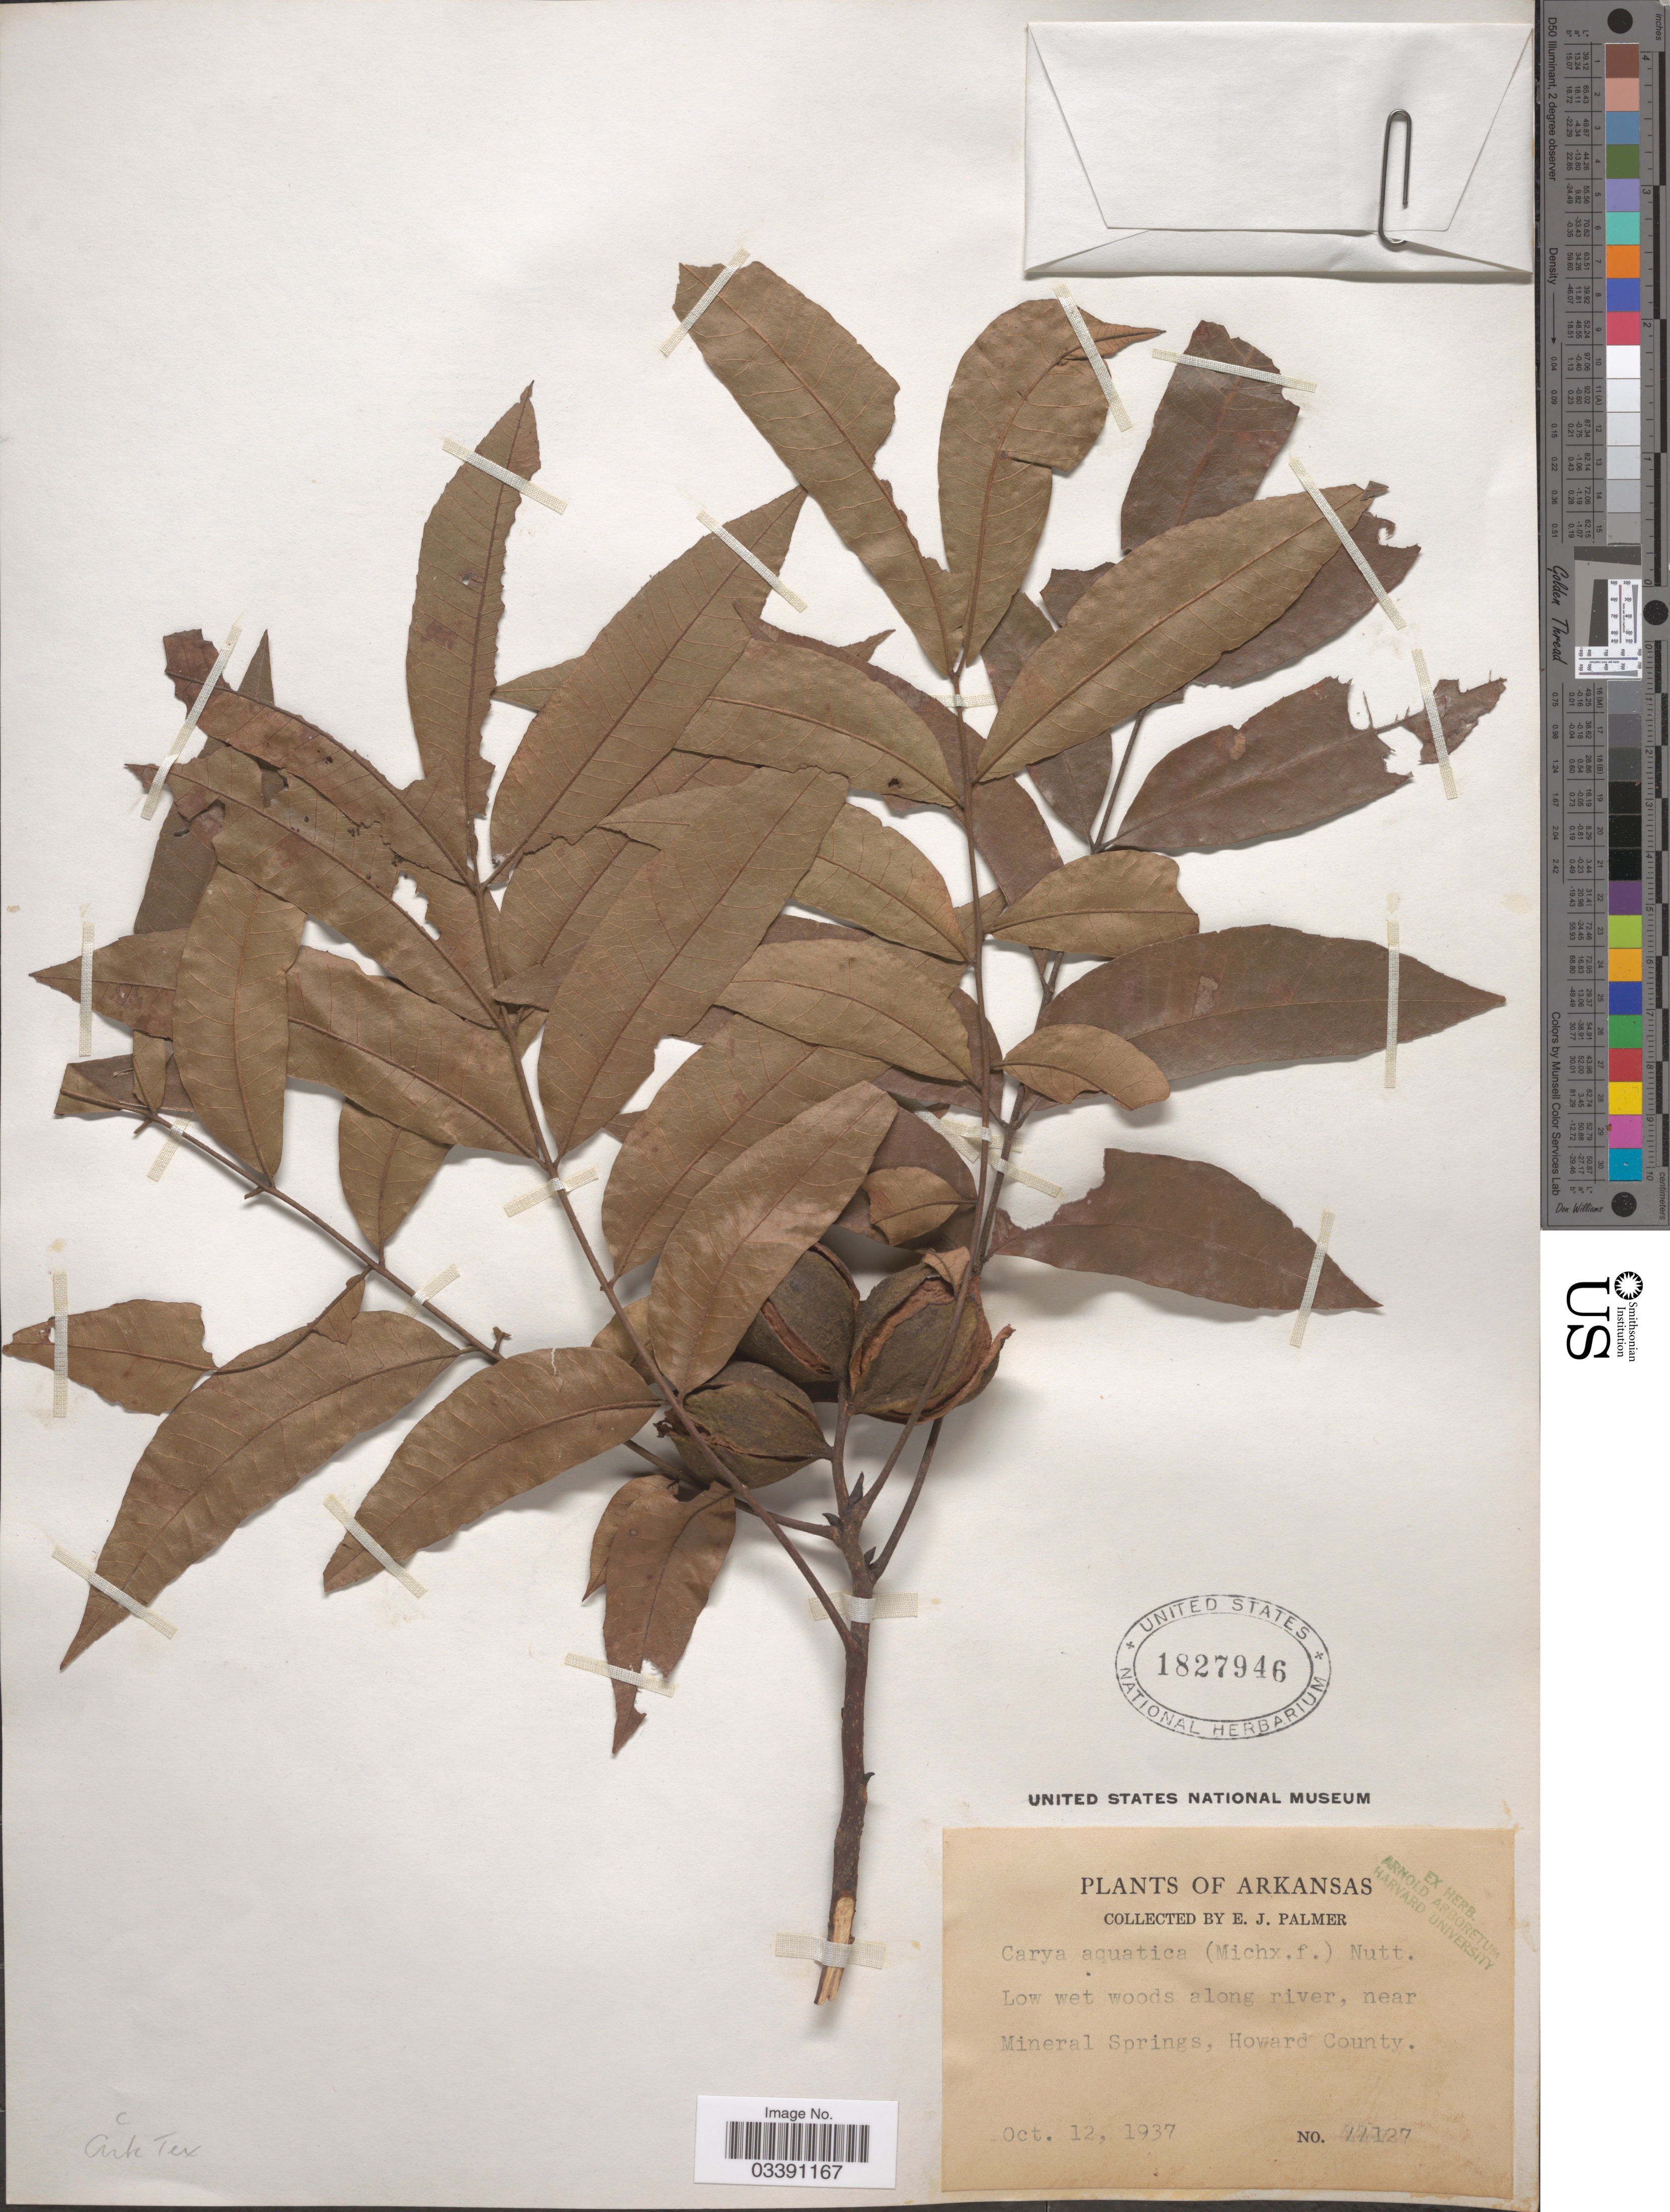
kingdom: Plantae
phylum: Tracheophyta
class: Magnoliopsida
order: Fagales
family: Juglandaceae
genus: Carya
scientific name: Carya aquatica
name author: (F. Michx.) Nutt.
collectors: E. J. Palmer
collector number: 22127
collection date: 1937-10-12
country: United States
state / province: Arkansas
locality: Along river, near Mineral Springs, Howard County.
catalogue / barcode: US 1827946